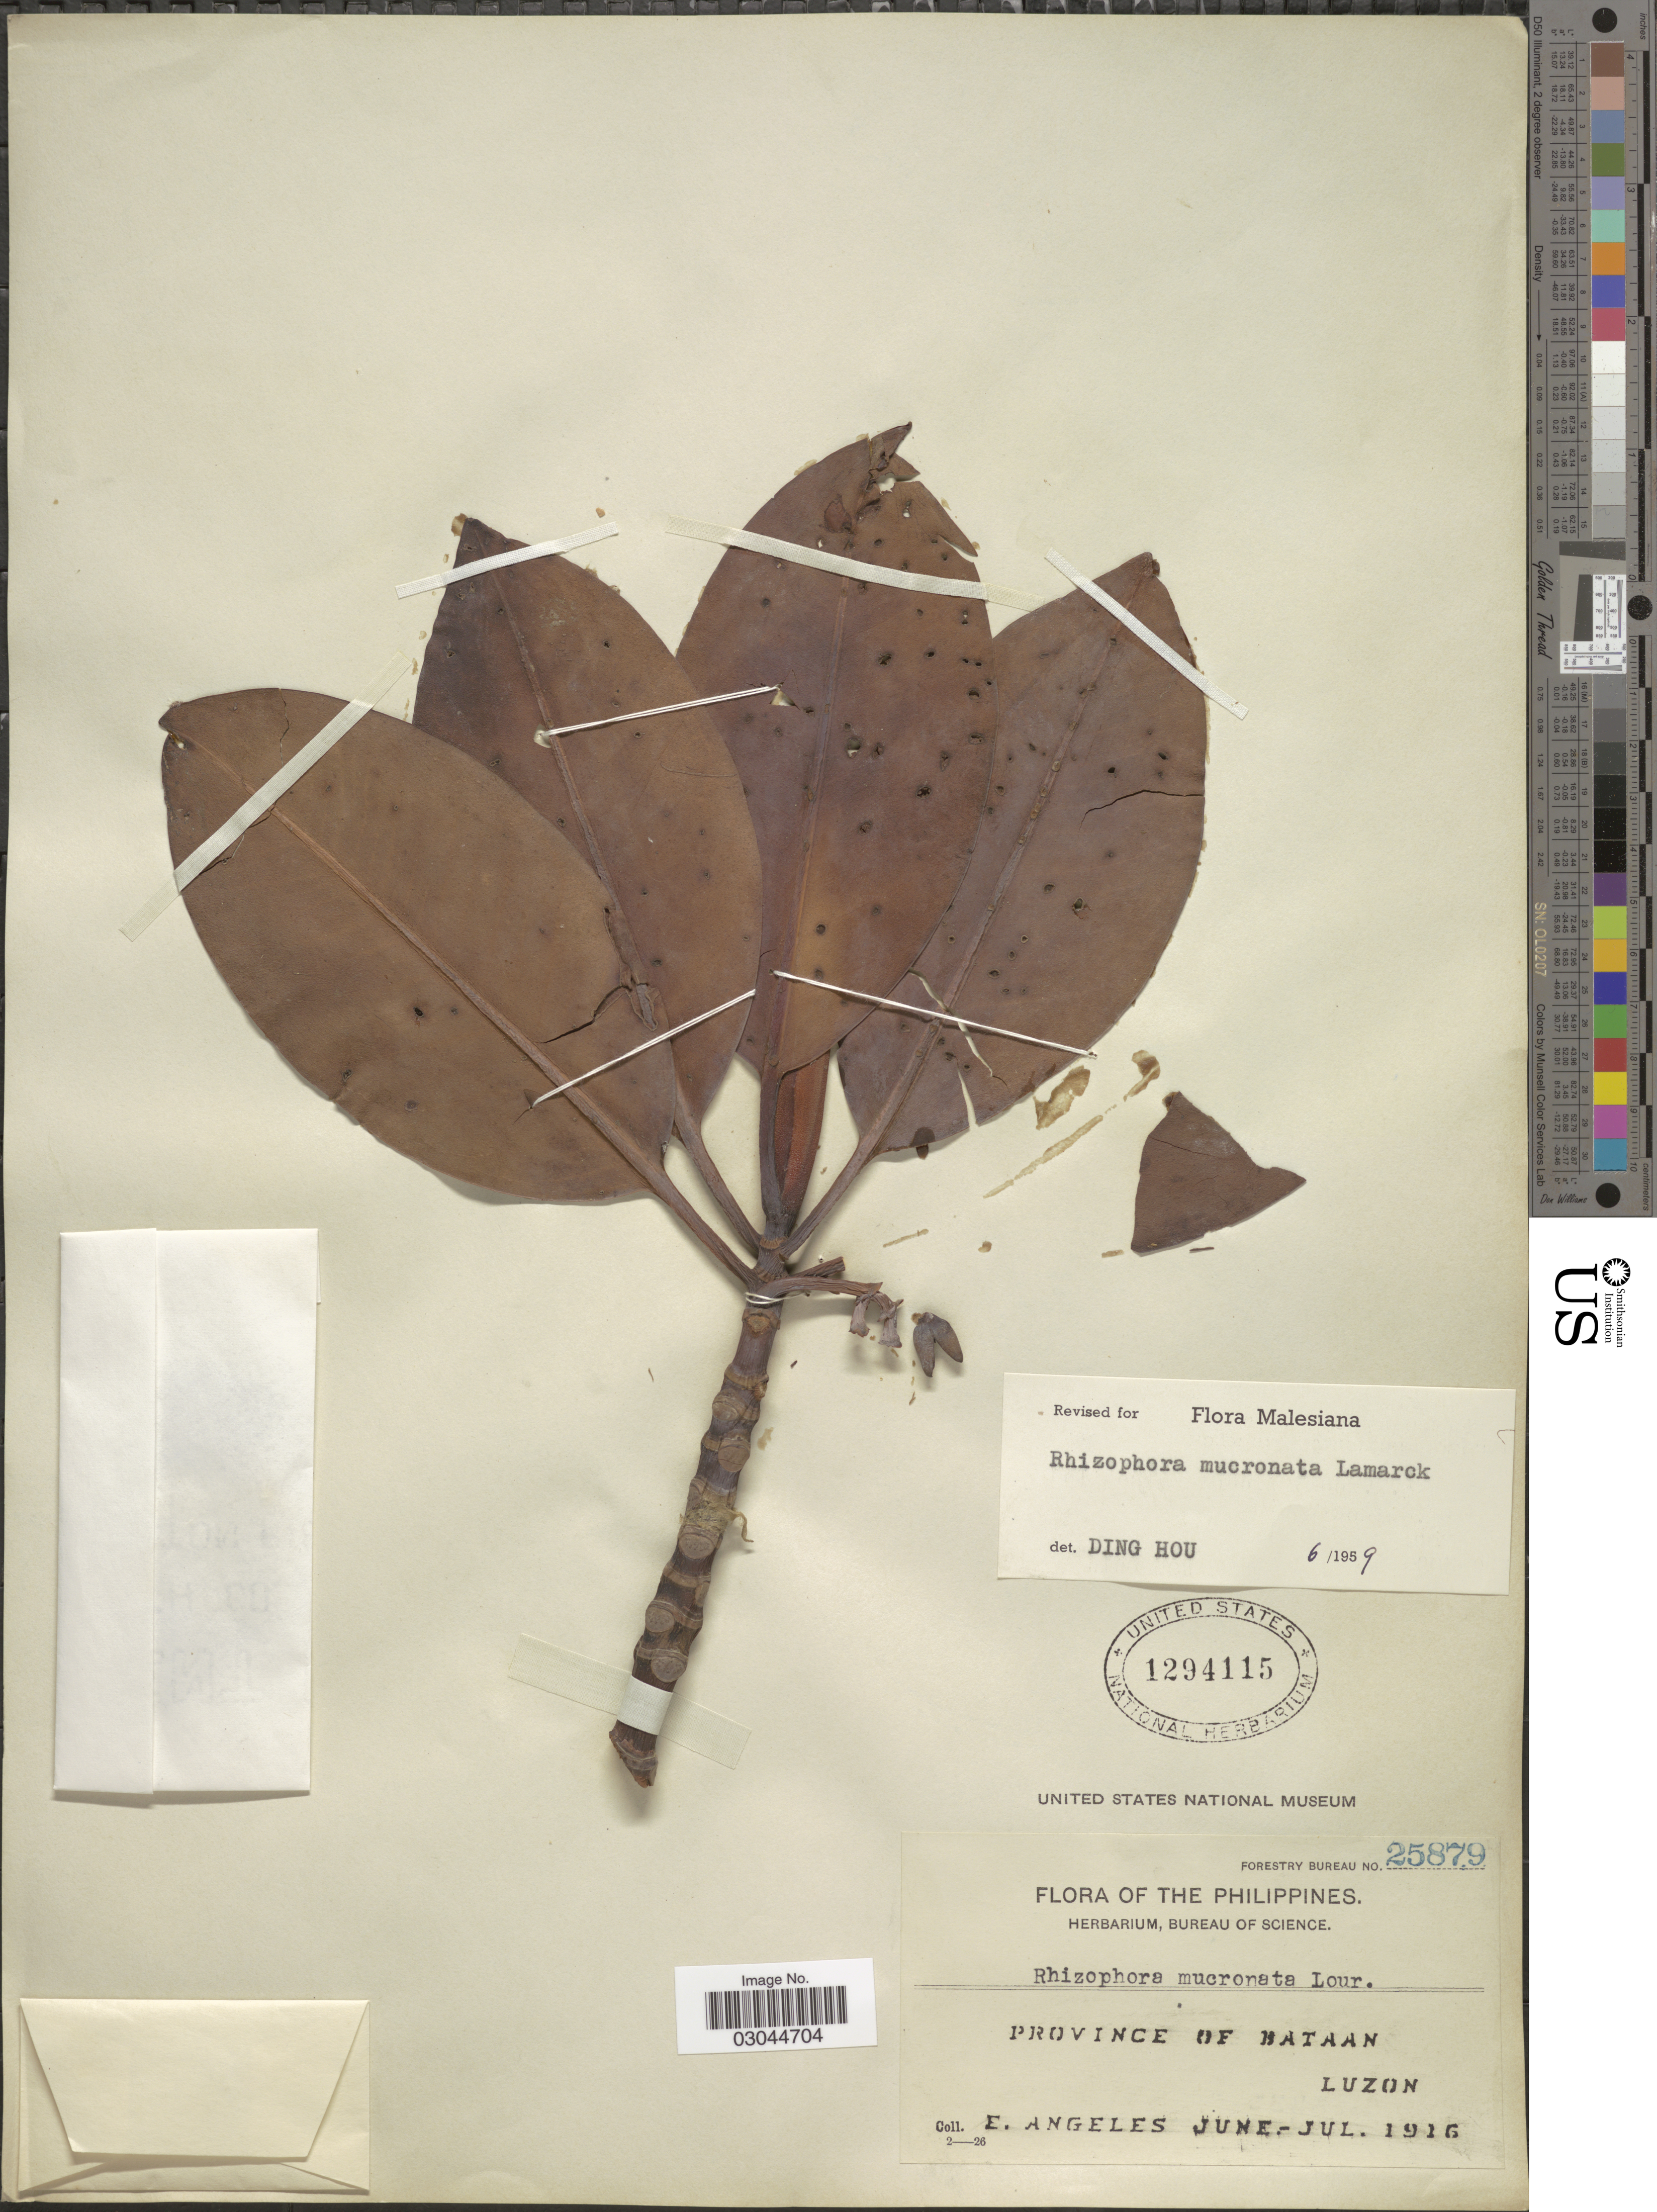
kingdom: Plantae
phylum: Tracheophyta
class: Magnoliopsida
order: Malpighiales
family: Rhizophoraceae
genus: Rhizophora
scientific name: Rhizophora mucronata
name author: Lam.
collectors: E. Angeles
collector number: Forestry Bureau 25879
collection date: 1916-06/1916-07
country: Philippines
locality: Province of Bataan, Luzon.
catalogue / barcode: US 1294115